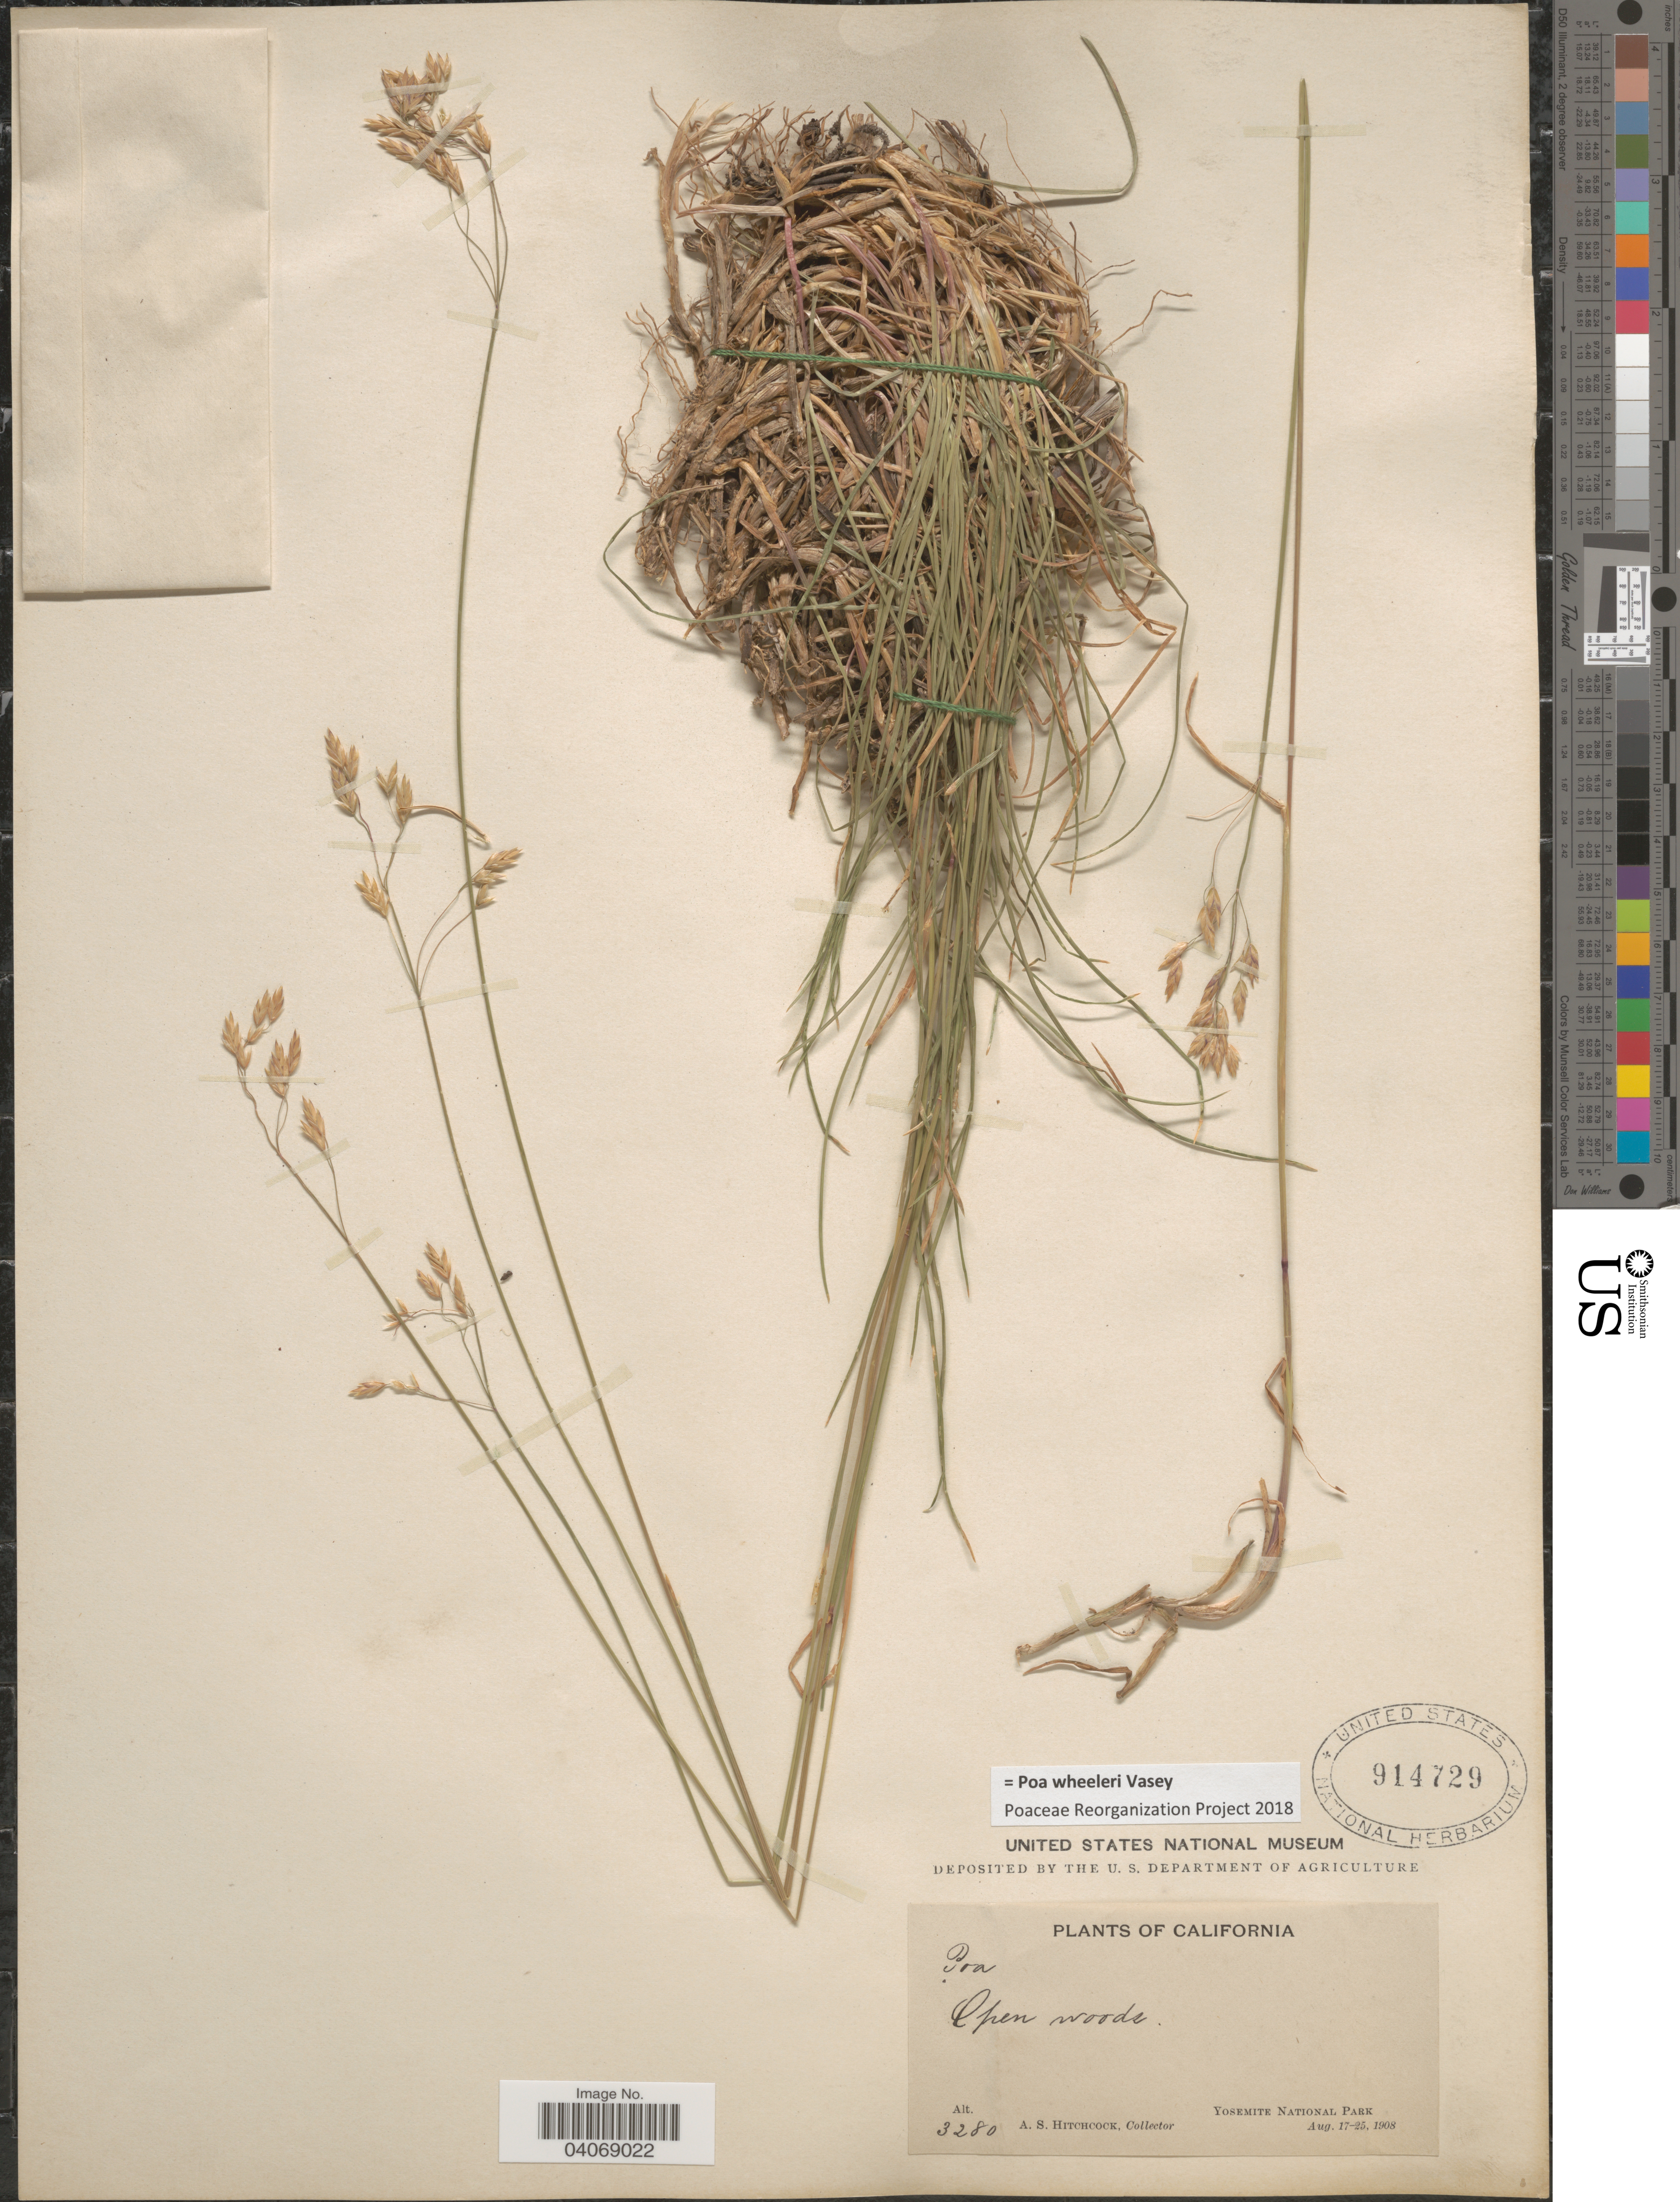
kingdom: Plantae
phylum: Tracheophyta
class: Liliopsida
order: Poales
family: Poaceae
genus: Poa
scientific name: Poa wheeleri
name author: Vasey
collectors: A. S. Hitchcock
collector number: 3280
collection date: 1908-08-17/1908-08-25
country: United States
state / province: California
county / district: Mariposa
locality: Open woods. Yosemite National Park.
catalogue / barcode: US 914729